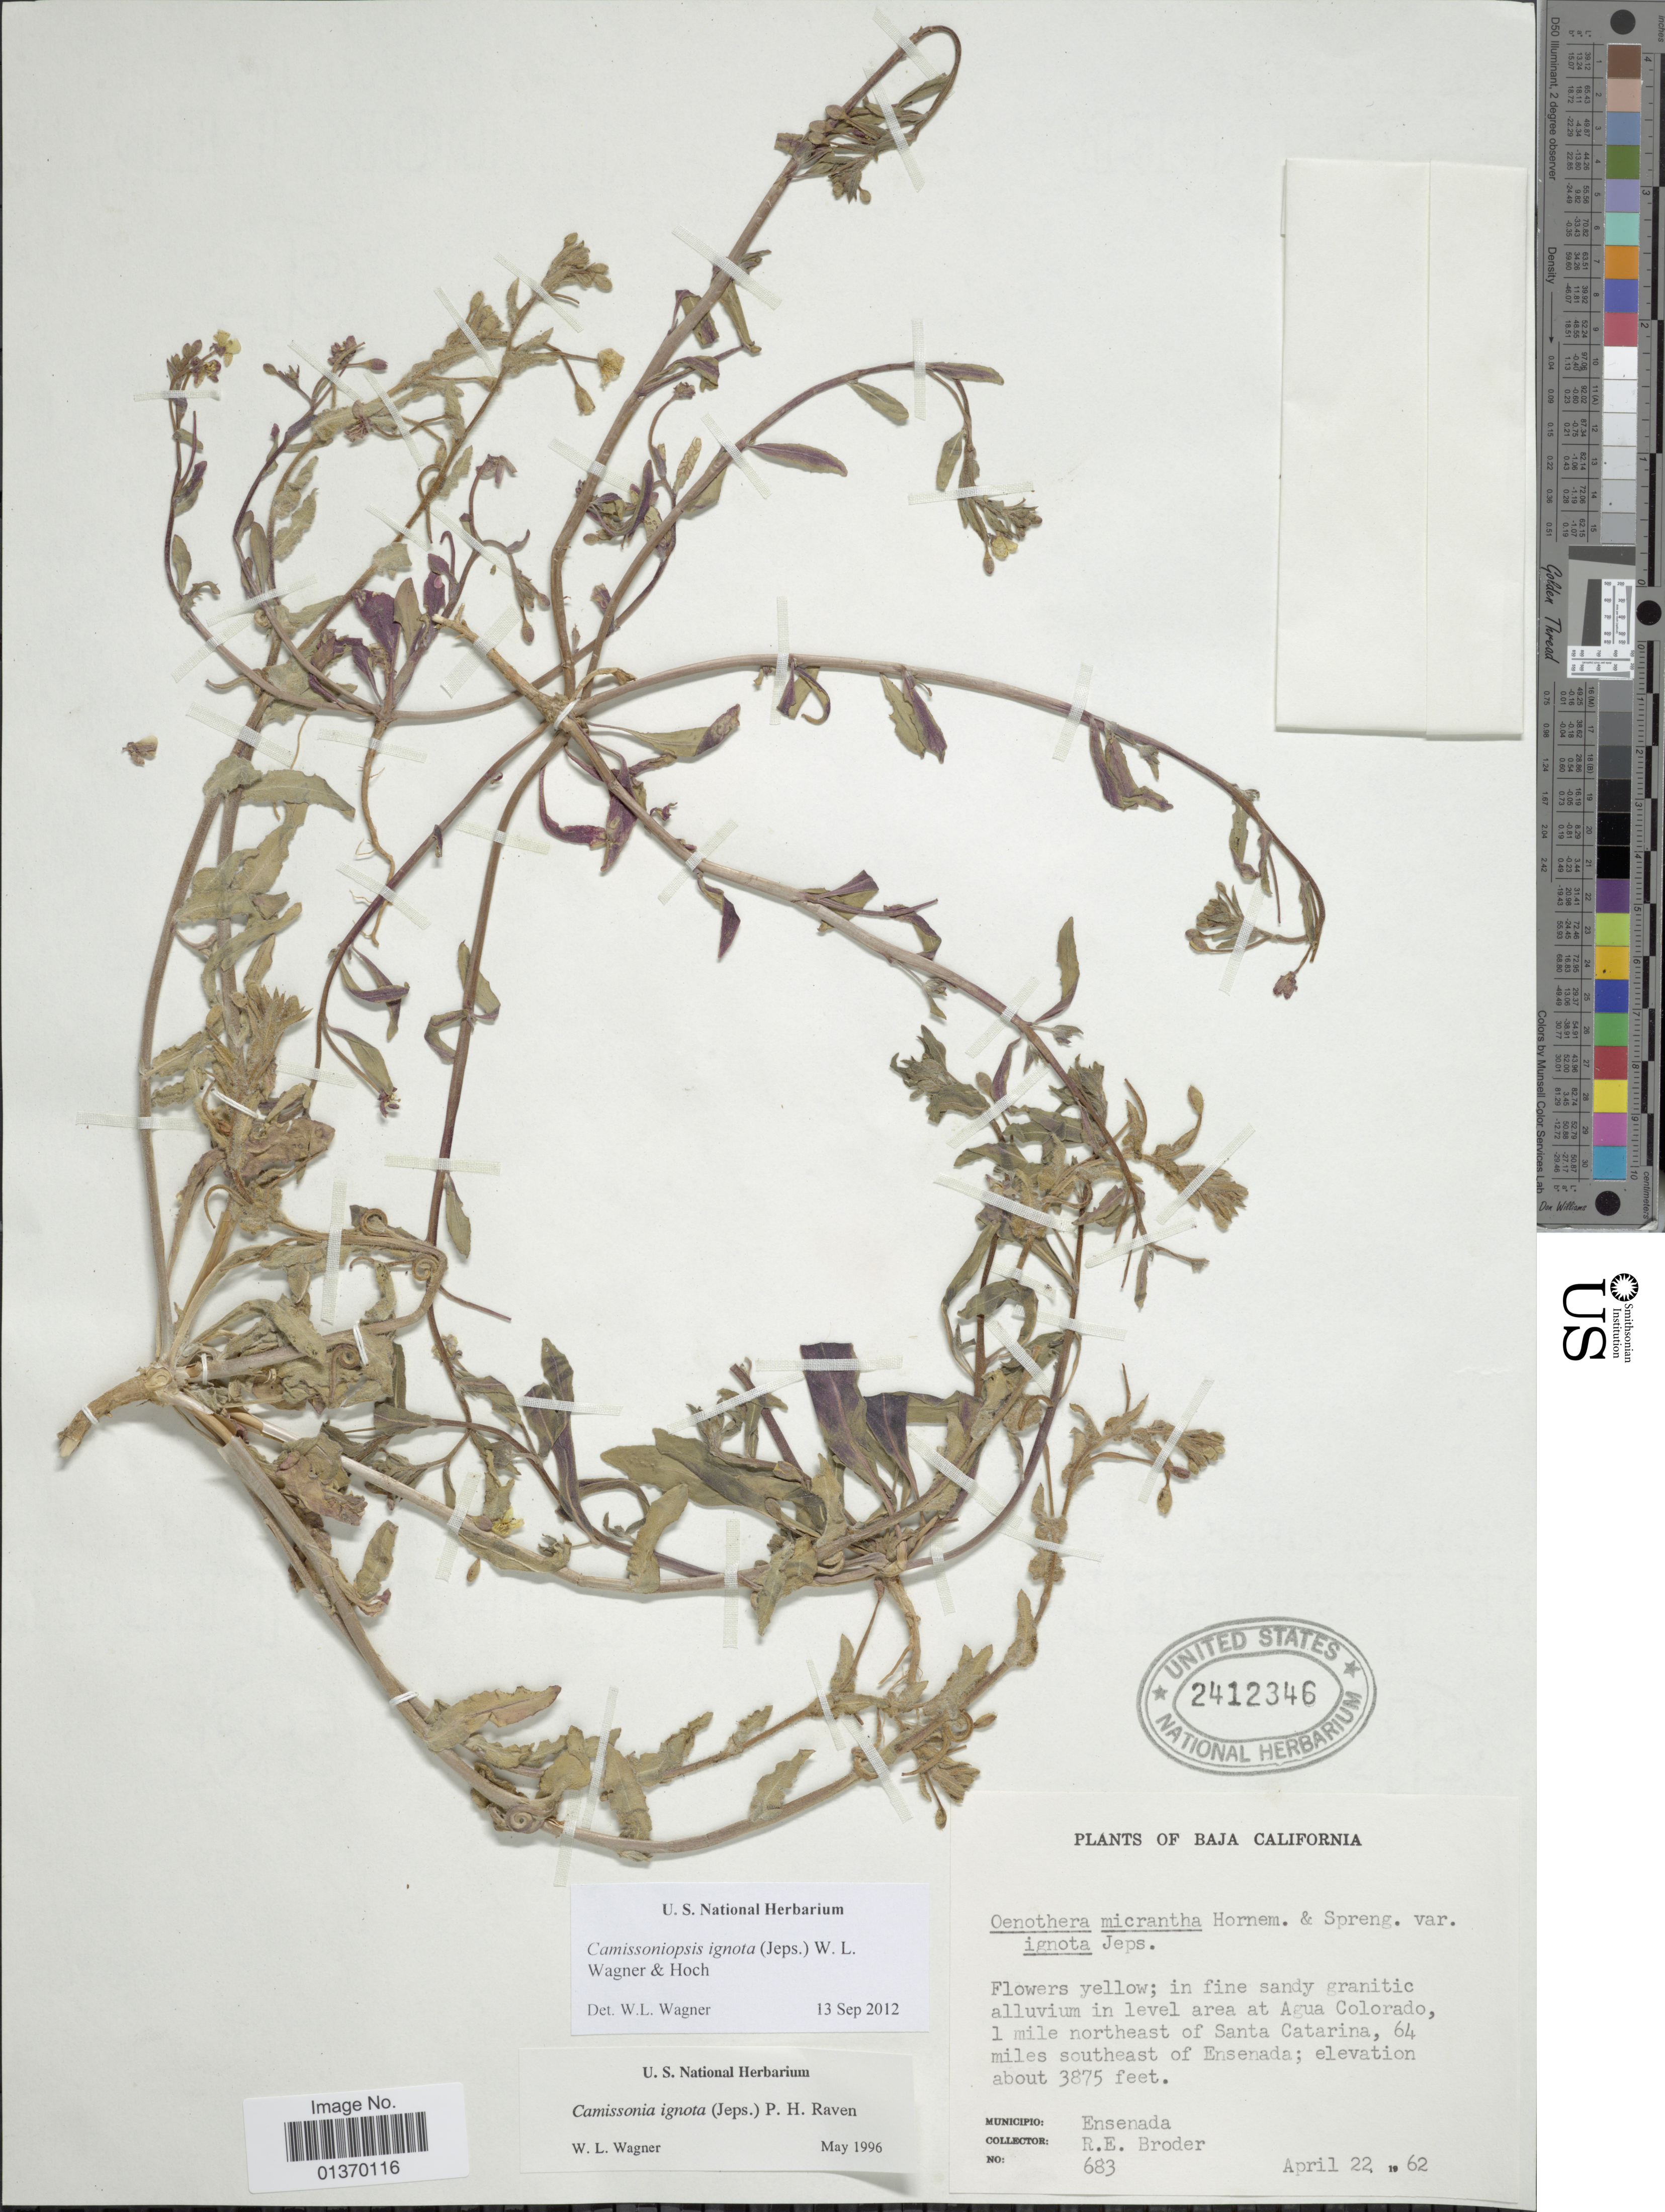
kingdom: Plantae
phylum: Tracheophyta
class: Magnoliopsida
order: Myrtales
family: Onagraceae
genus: Camissoniopsis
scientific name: Camissoniopsis ignota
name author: (Jeps.) W.L. Wagner & Hoch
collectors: R. Broder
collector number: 683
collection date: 1962-04-22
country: Mexico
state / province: Baja California Norte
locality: At Agua Colorado, 1 mile northeast of Santa Catarina, 64 miles southeast of Ensenada, Ensenada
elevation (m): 1181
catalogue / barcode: US 2412346